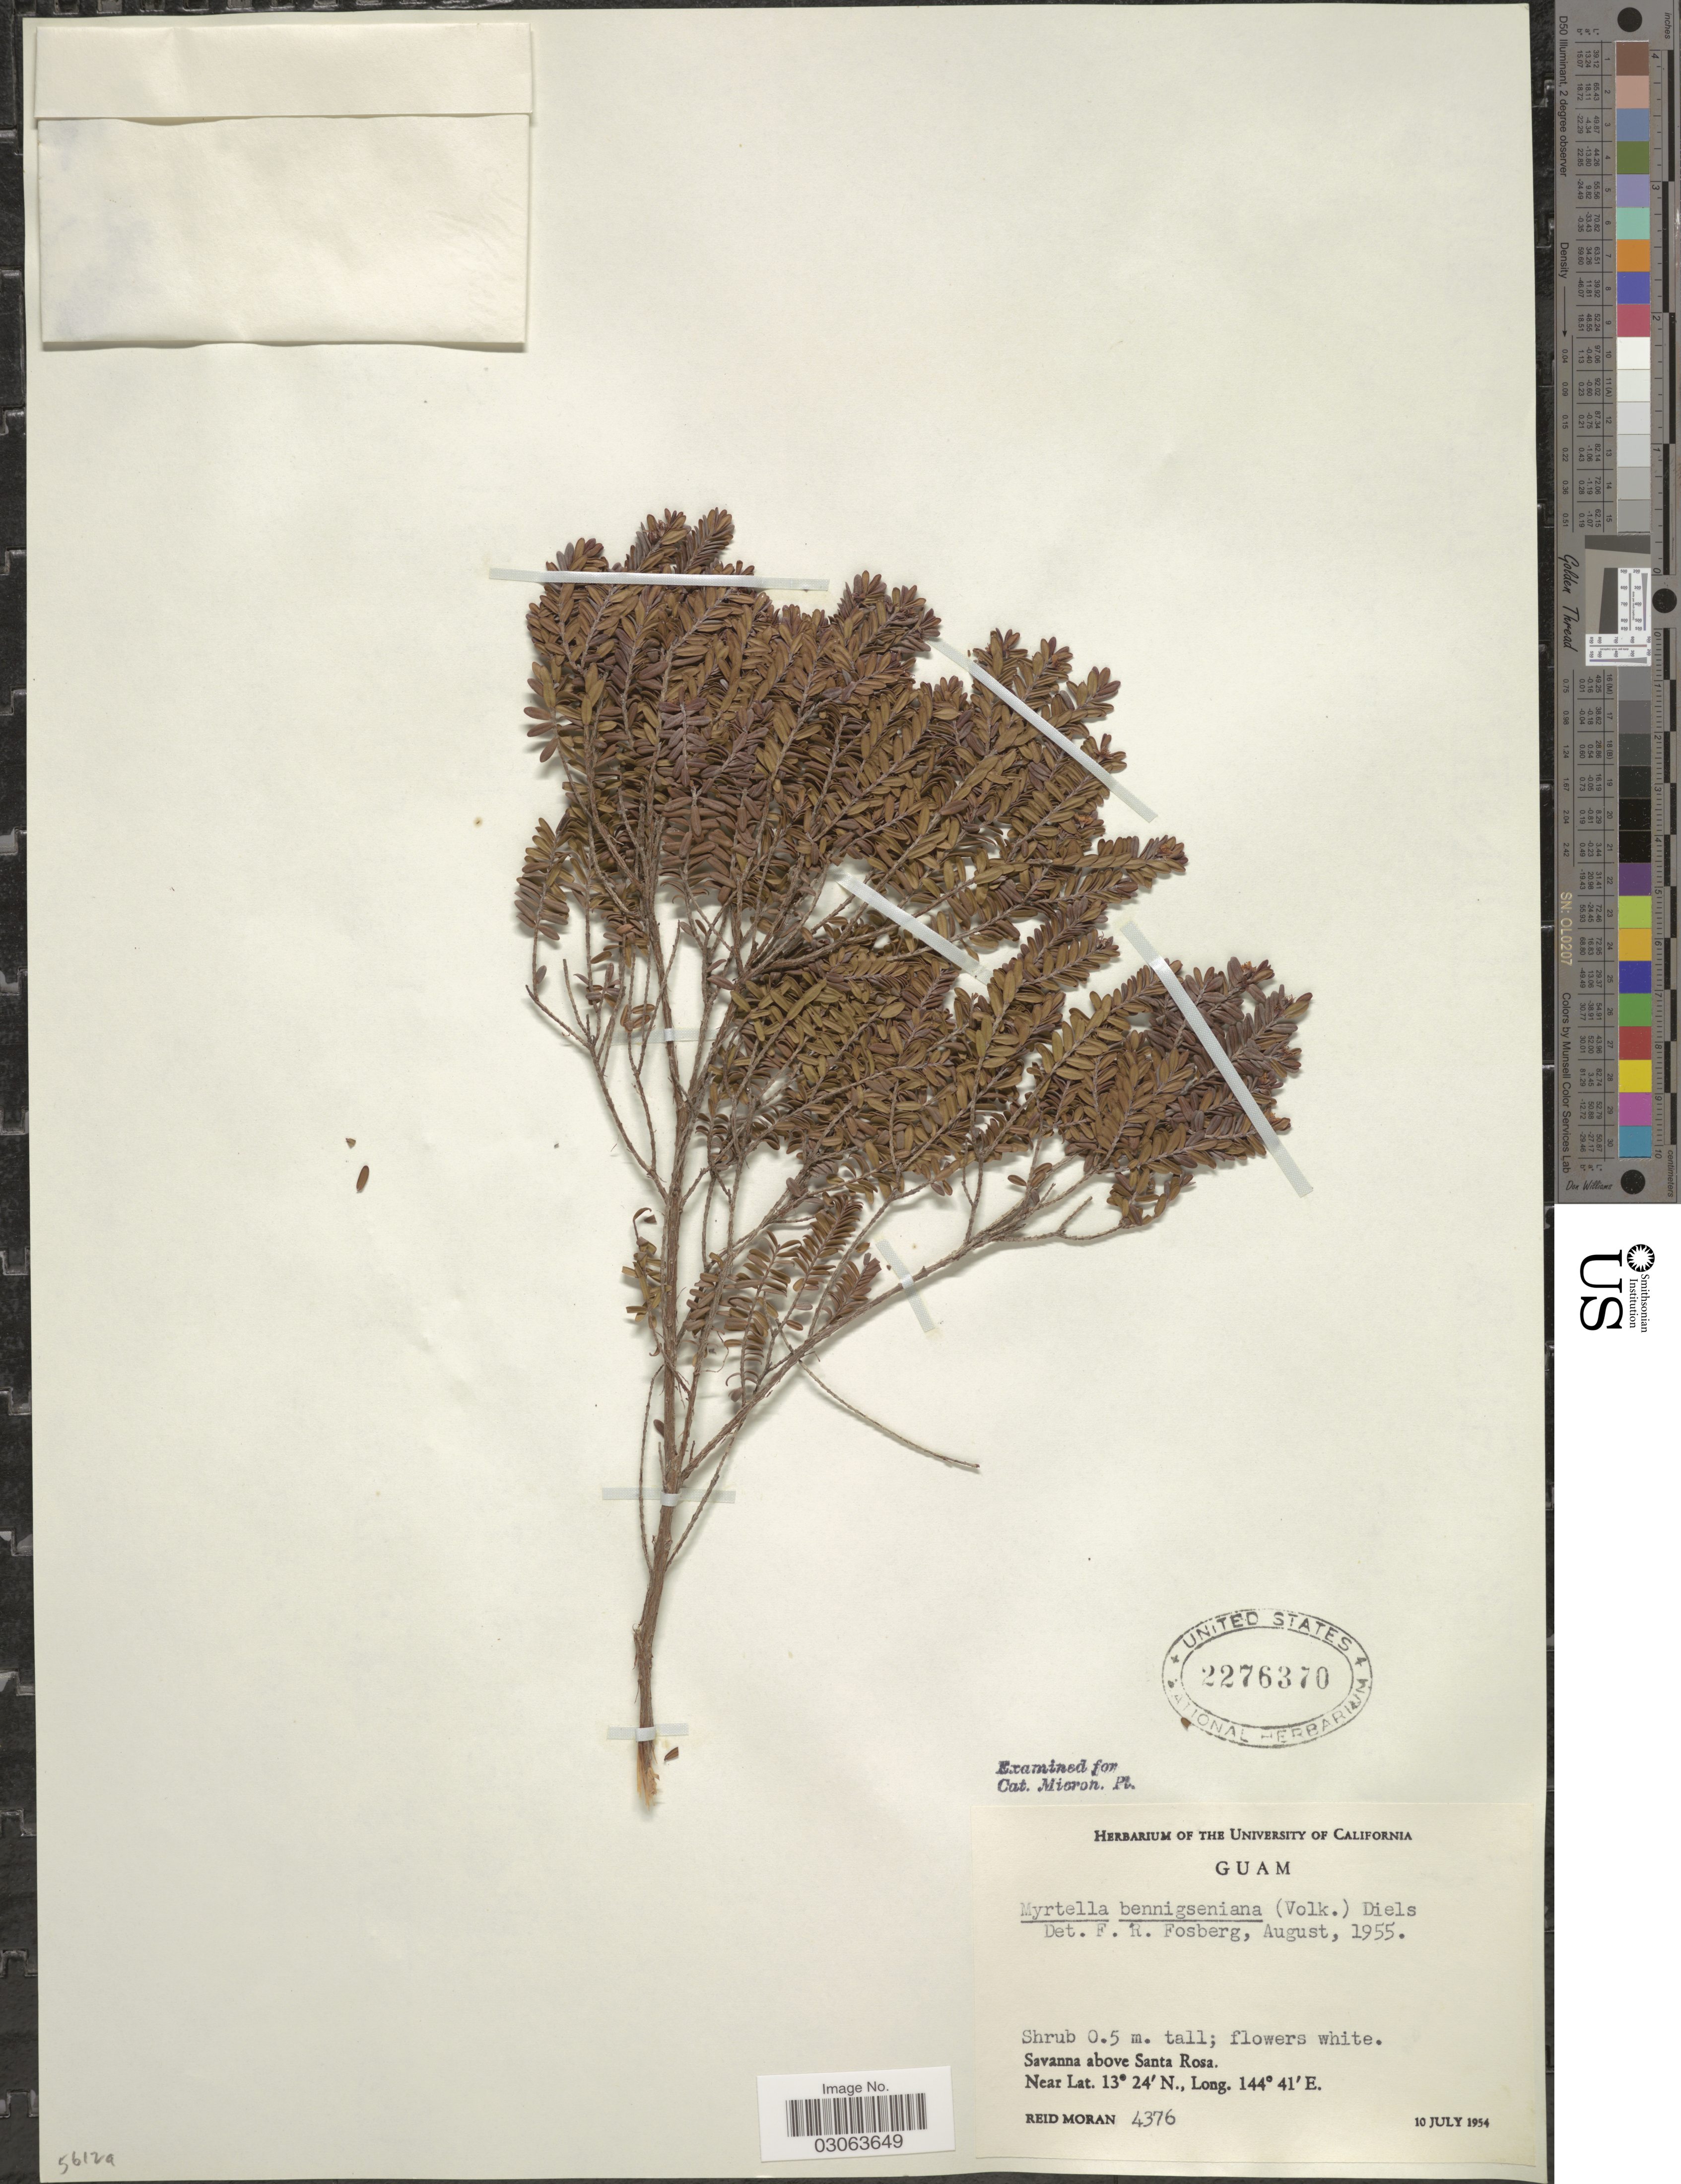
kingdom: Plantae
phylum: Tracheophyta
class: Magnoliopsida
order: Myrtales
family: Myrtaceae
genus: Myrtella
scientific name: Myrtella bennigseniana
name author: (Volkens) Diels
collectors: R. V. Moran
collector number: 4376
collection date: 1954-07-10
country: Guam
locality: Savanna above Santa Rosa.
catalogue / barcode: US 2276370